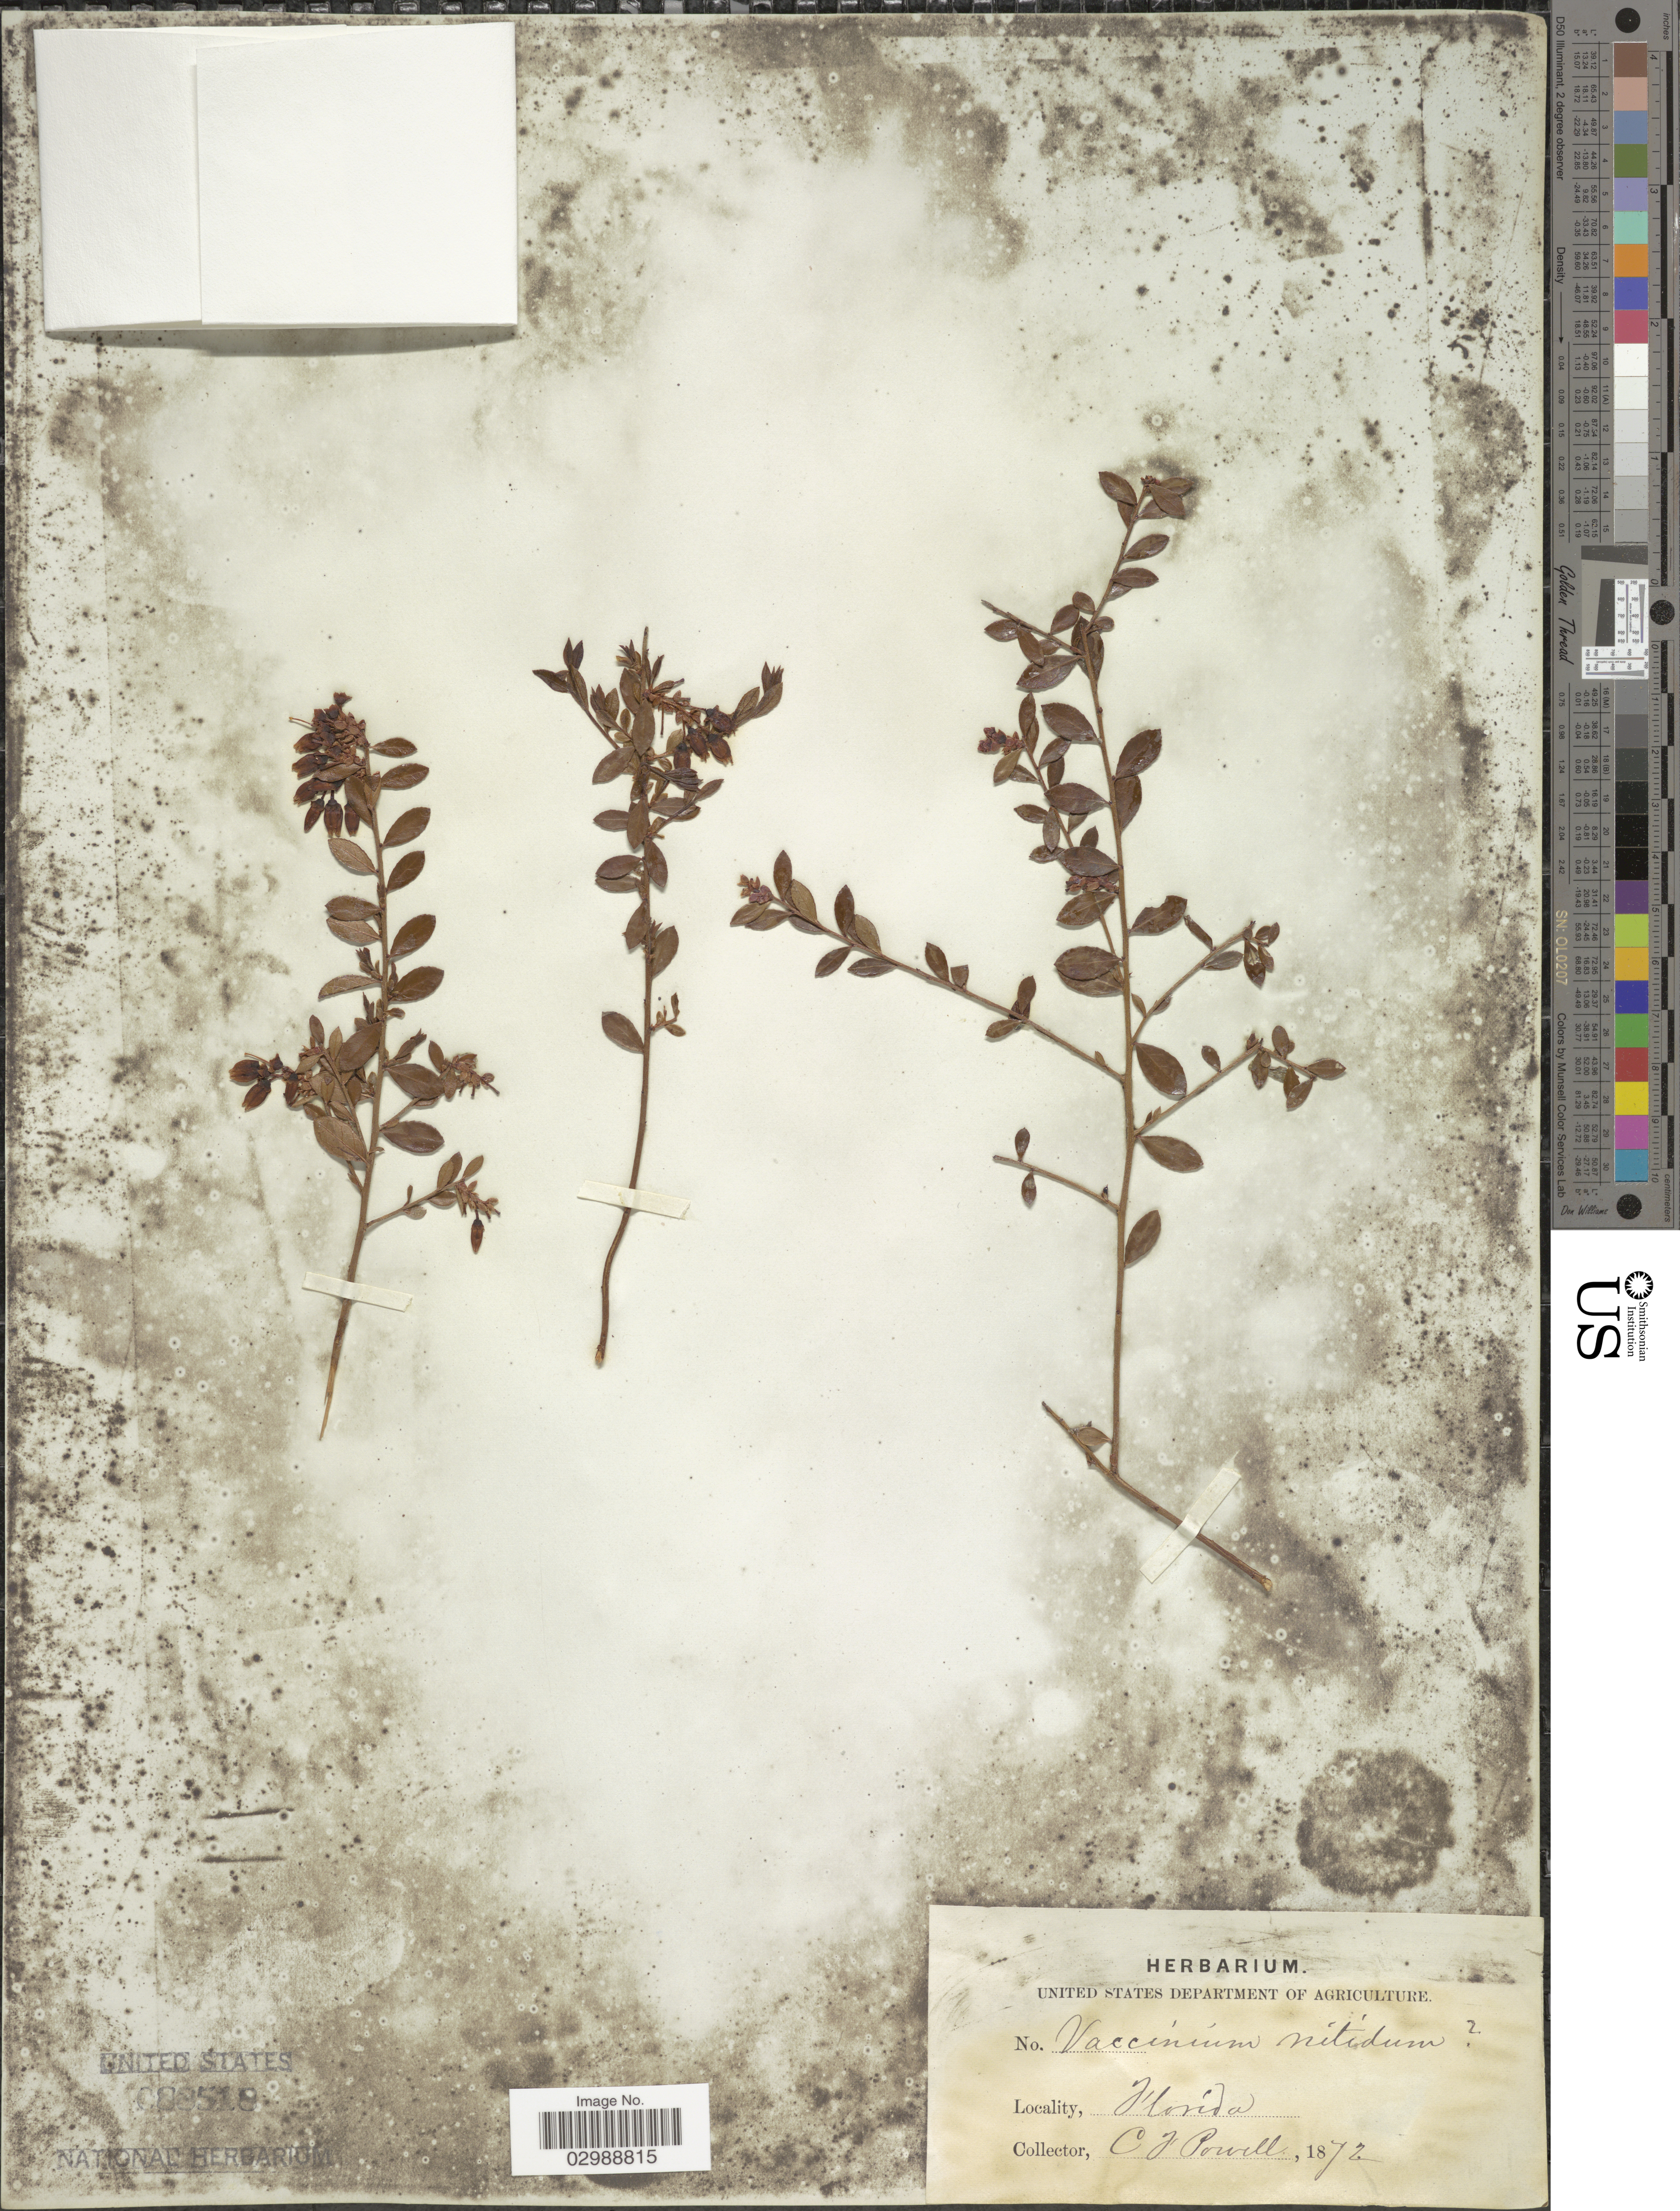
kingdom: Plantae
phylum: Tracheophyta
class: Magnoliopsida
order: Ericales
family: Ericaceae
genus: Vaccinium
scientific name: Vaccinium nitidum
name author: Andrews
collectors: C. F. Powell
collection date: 1872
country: United States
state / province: Florida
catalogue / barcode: US 88518